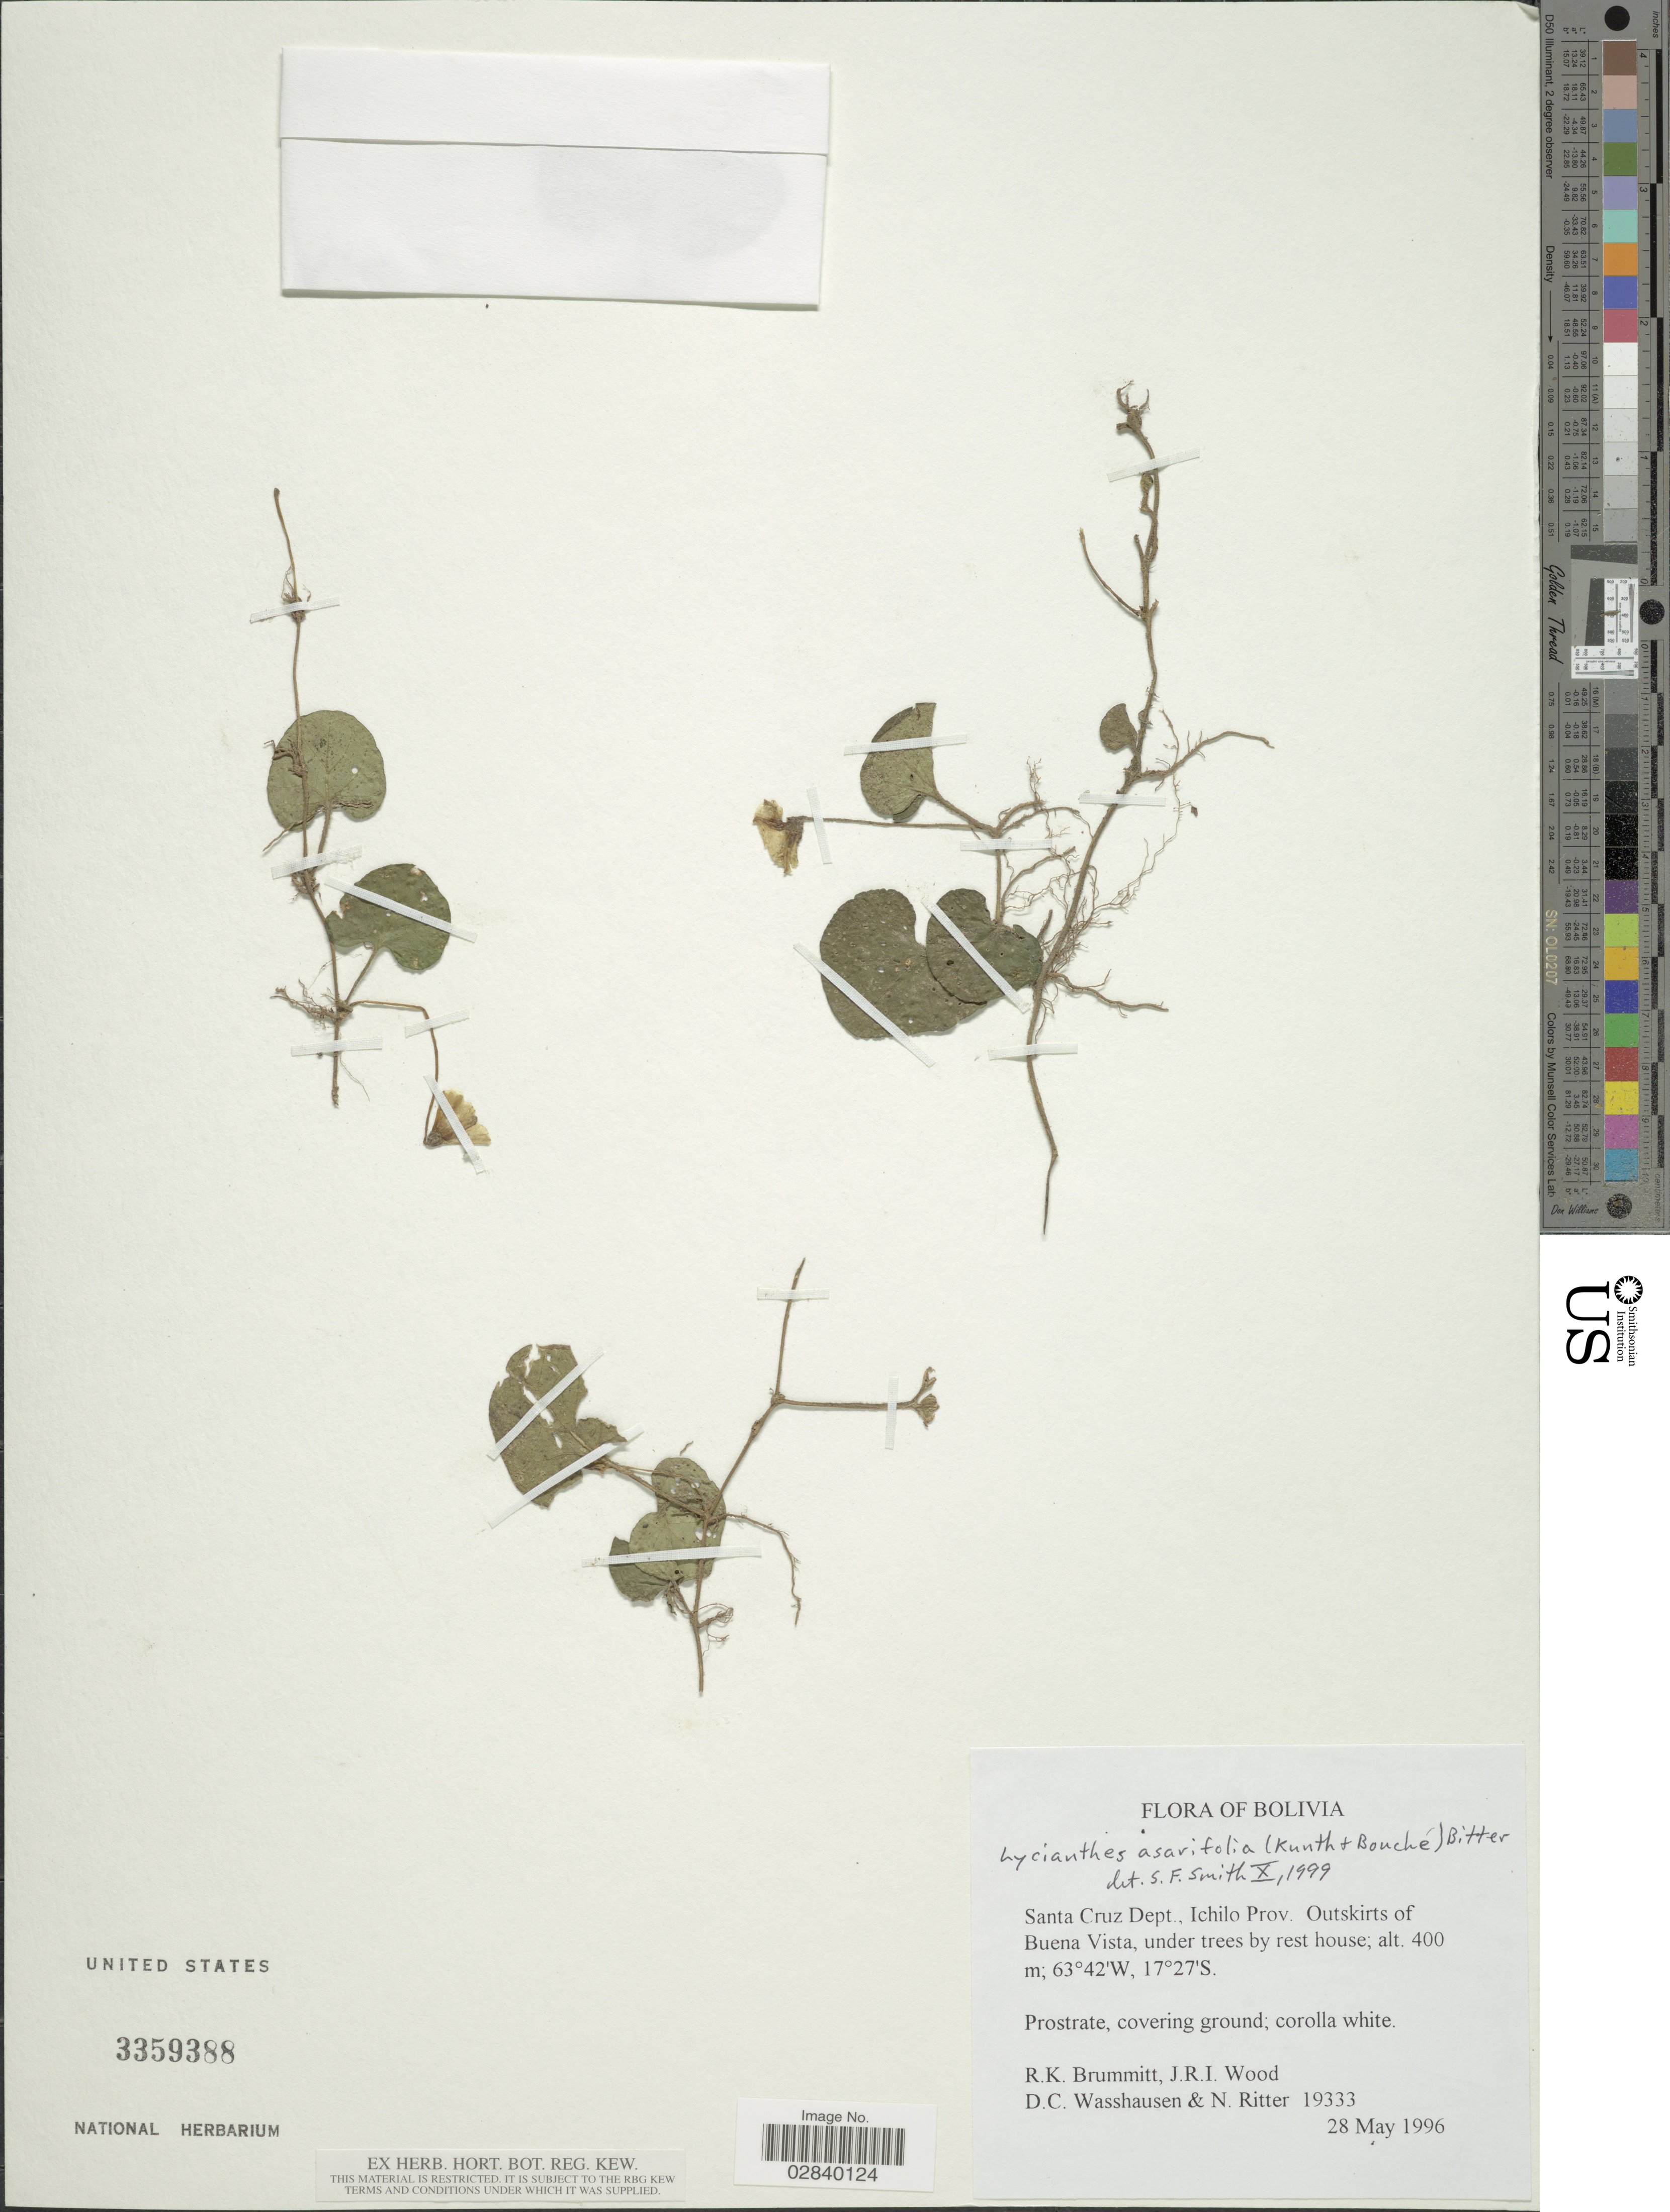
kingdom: Plantae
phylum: Tracheophyta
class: Magnoliopsida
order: Solanales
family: Solanaceae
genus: Lycianthes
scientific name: Lycianthes asarifolia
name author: (Kunth & C.D. Bouché) Bitter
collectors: R. K. Brummitt, J. R. I. Wood, D. C. Wasshausen & N. Ritter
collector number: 19333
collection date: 1996-05-28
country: Bolivia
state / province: Santa Cruz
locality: Santa Cruz Dept., Ichilo Prov. Outskirts of Buena Vista.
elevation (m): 400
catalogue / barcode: US 3359388